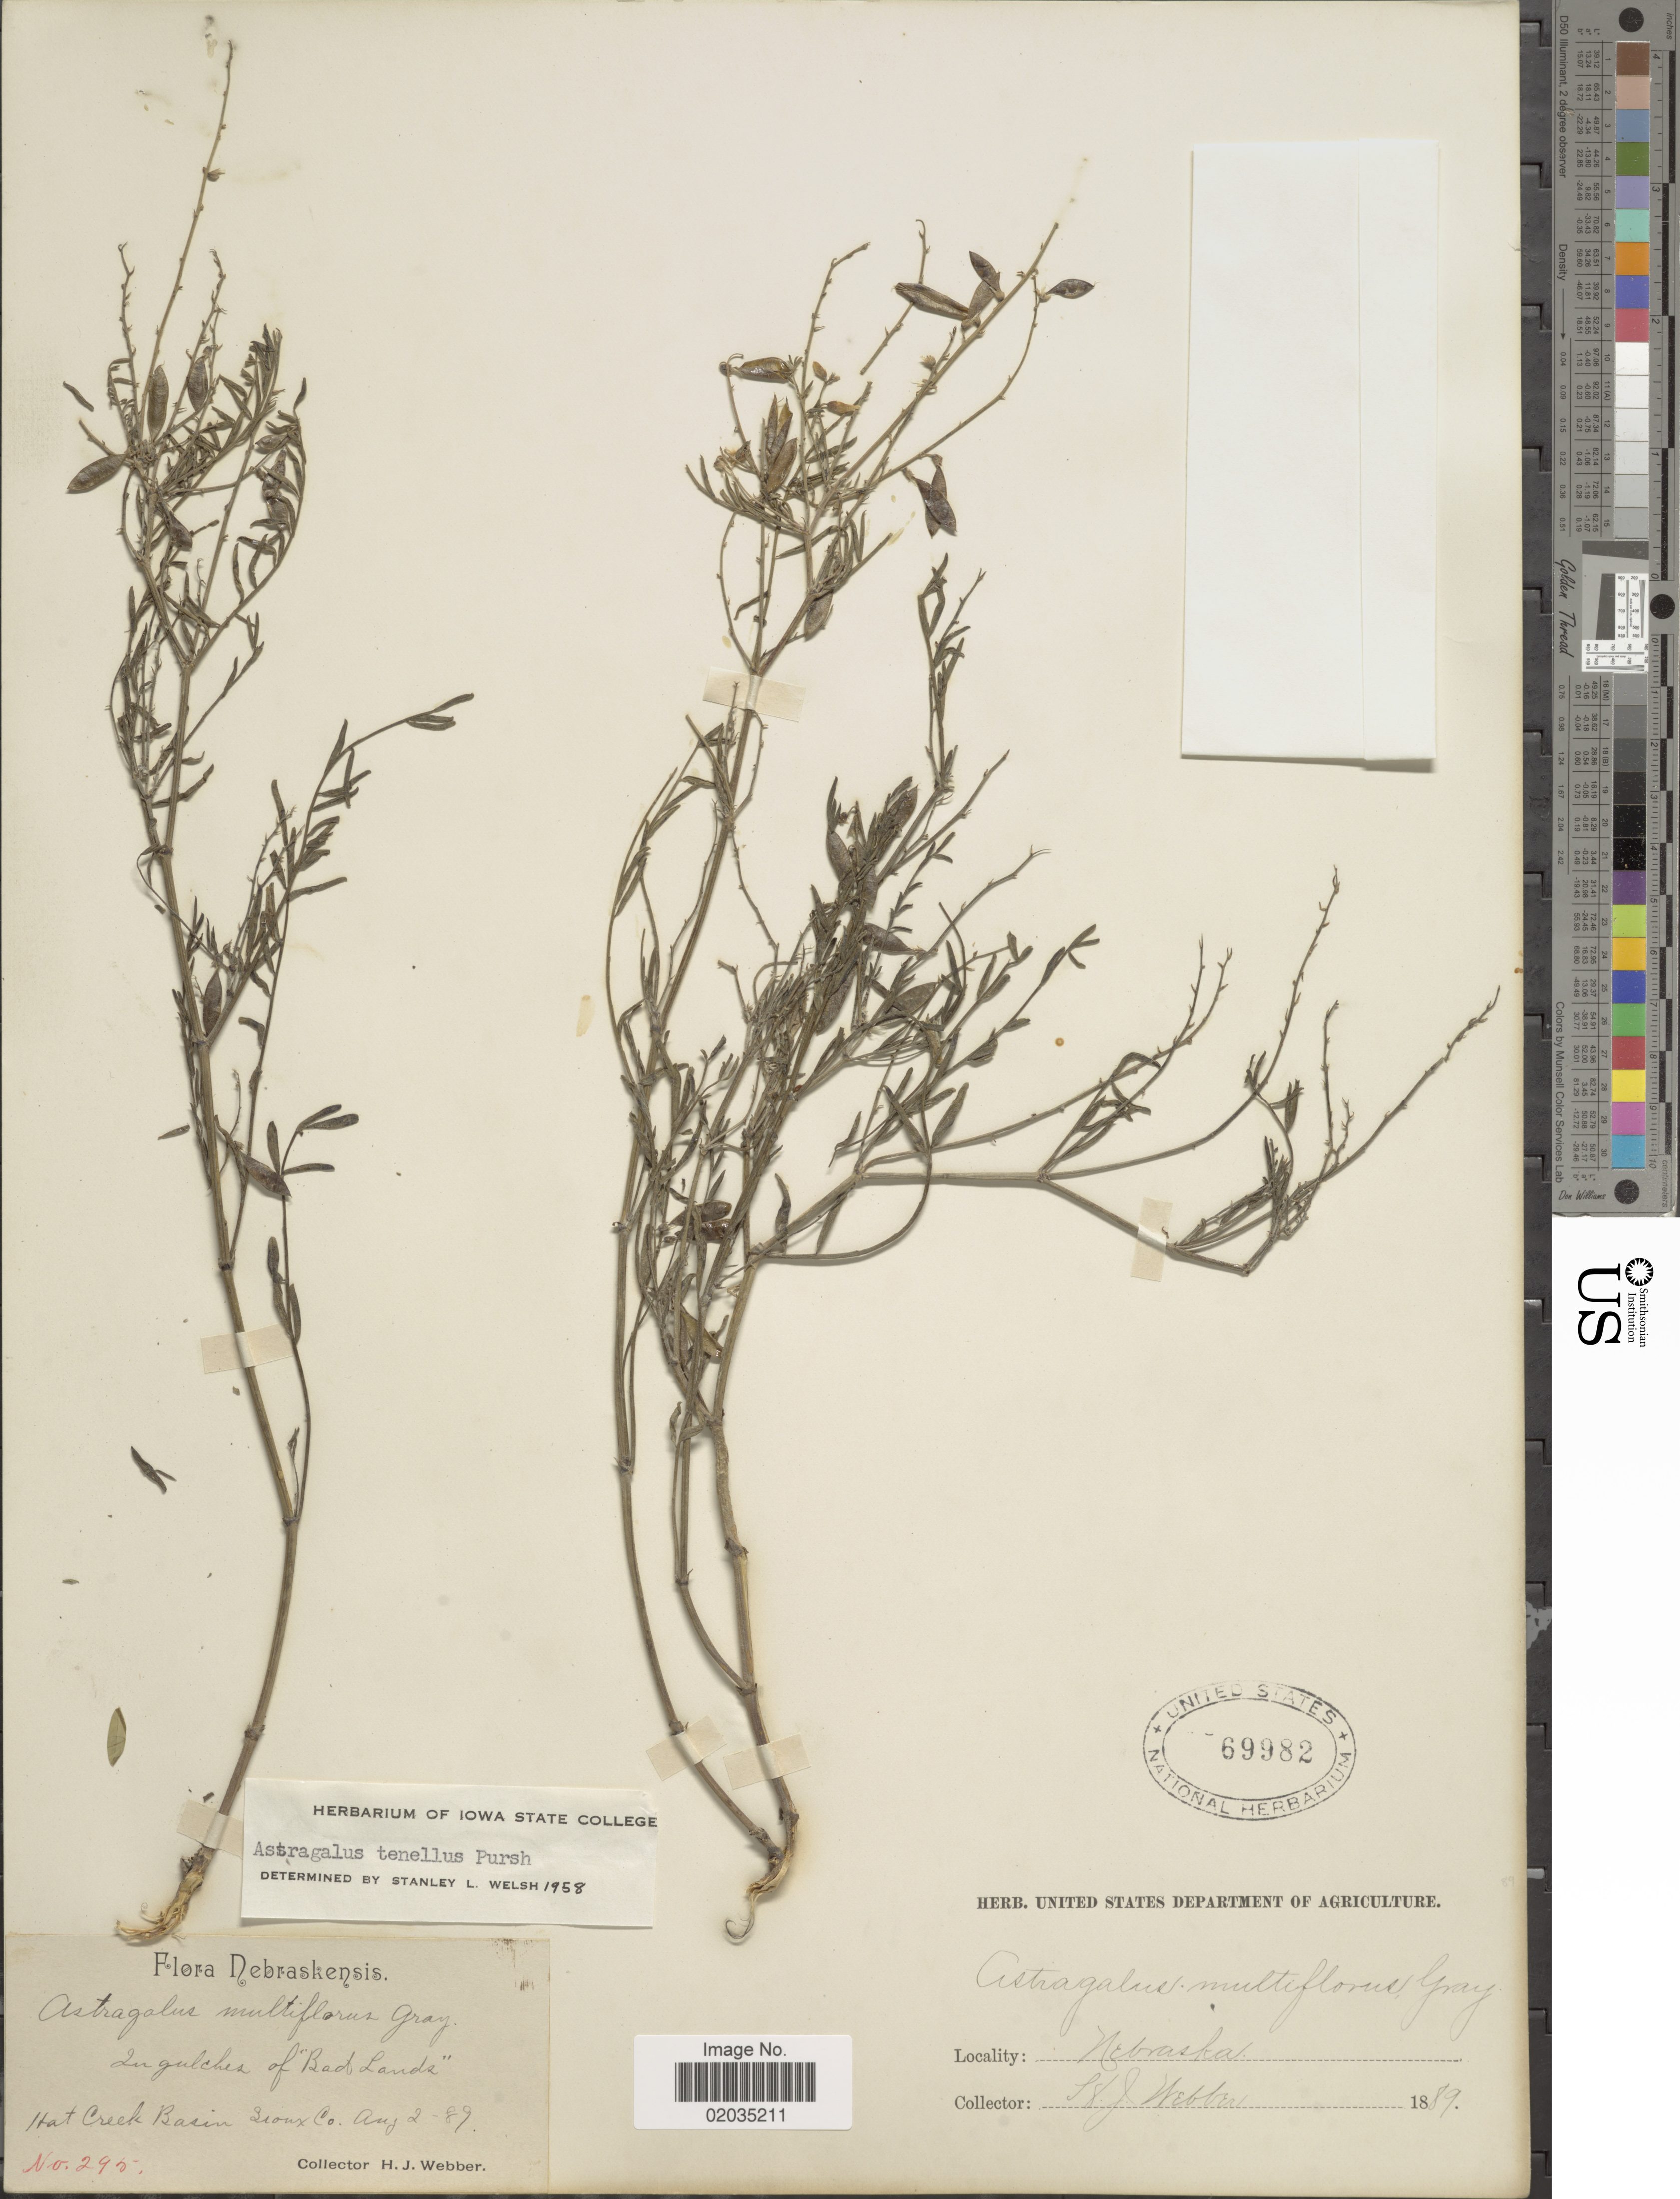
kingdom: Plantae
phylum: Tracheophyta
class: Magnoliopsida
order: Fabales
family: Fabaceae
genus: Astragalus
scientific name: Astragalus tenellus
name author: Pursh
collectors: H. Webber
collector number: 295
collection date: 1889-08-02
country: United States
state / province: Nebraska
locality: In gulche of 'Bad Lands' Hat Creek Basin Sioux Co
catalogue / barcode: US 69982